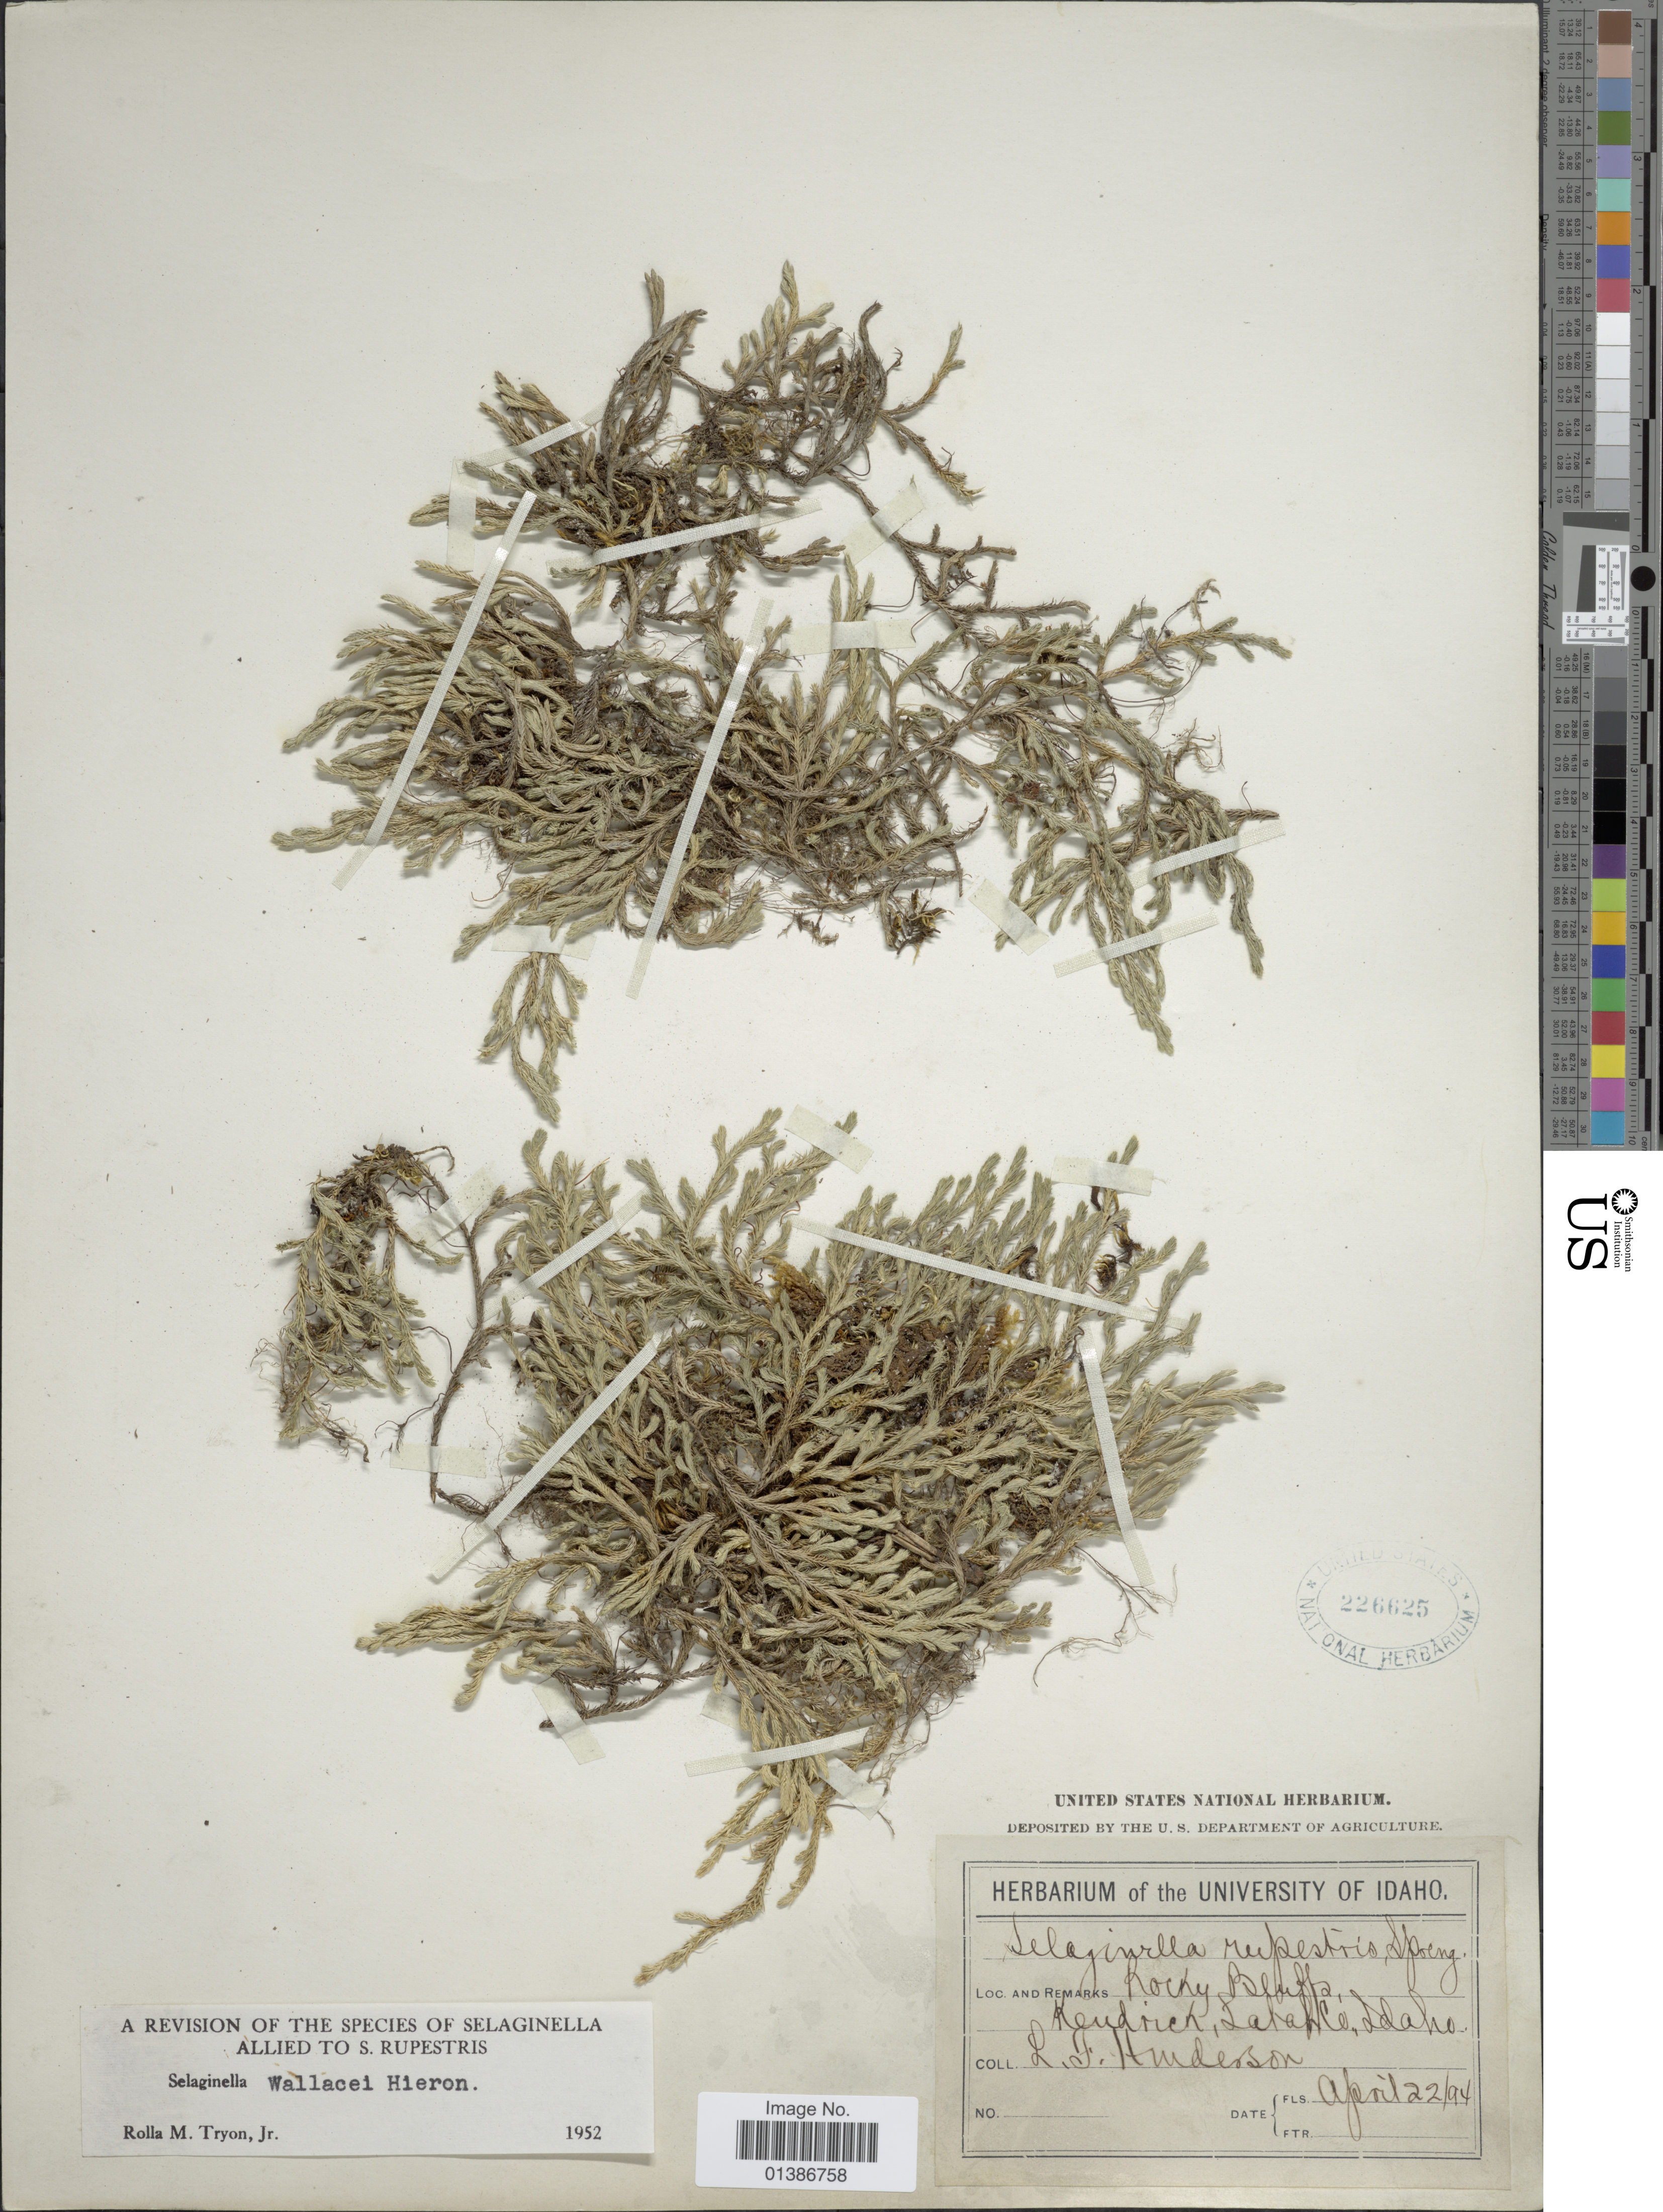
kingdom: Plantae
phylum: Tracheophyta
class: Lycopodiopsida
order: Selaginellales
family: Selaginellaceae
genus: Selaginella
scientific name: Selaginella wallacei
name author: Hieron.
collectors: L. Henderson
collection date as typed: Transcribed d/m/y: 22/4/94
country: United States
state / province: Idaho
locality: Rocky Bluffs, Kendrick, Latah Co.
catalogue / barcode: US 226625